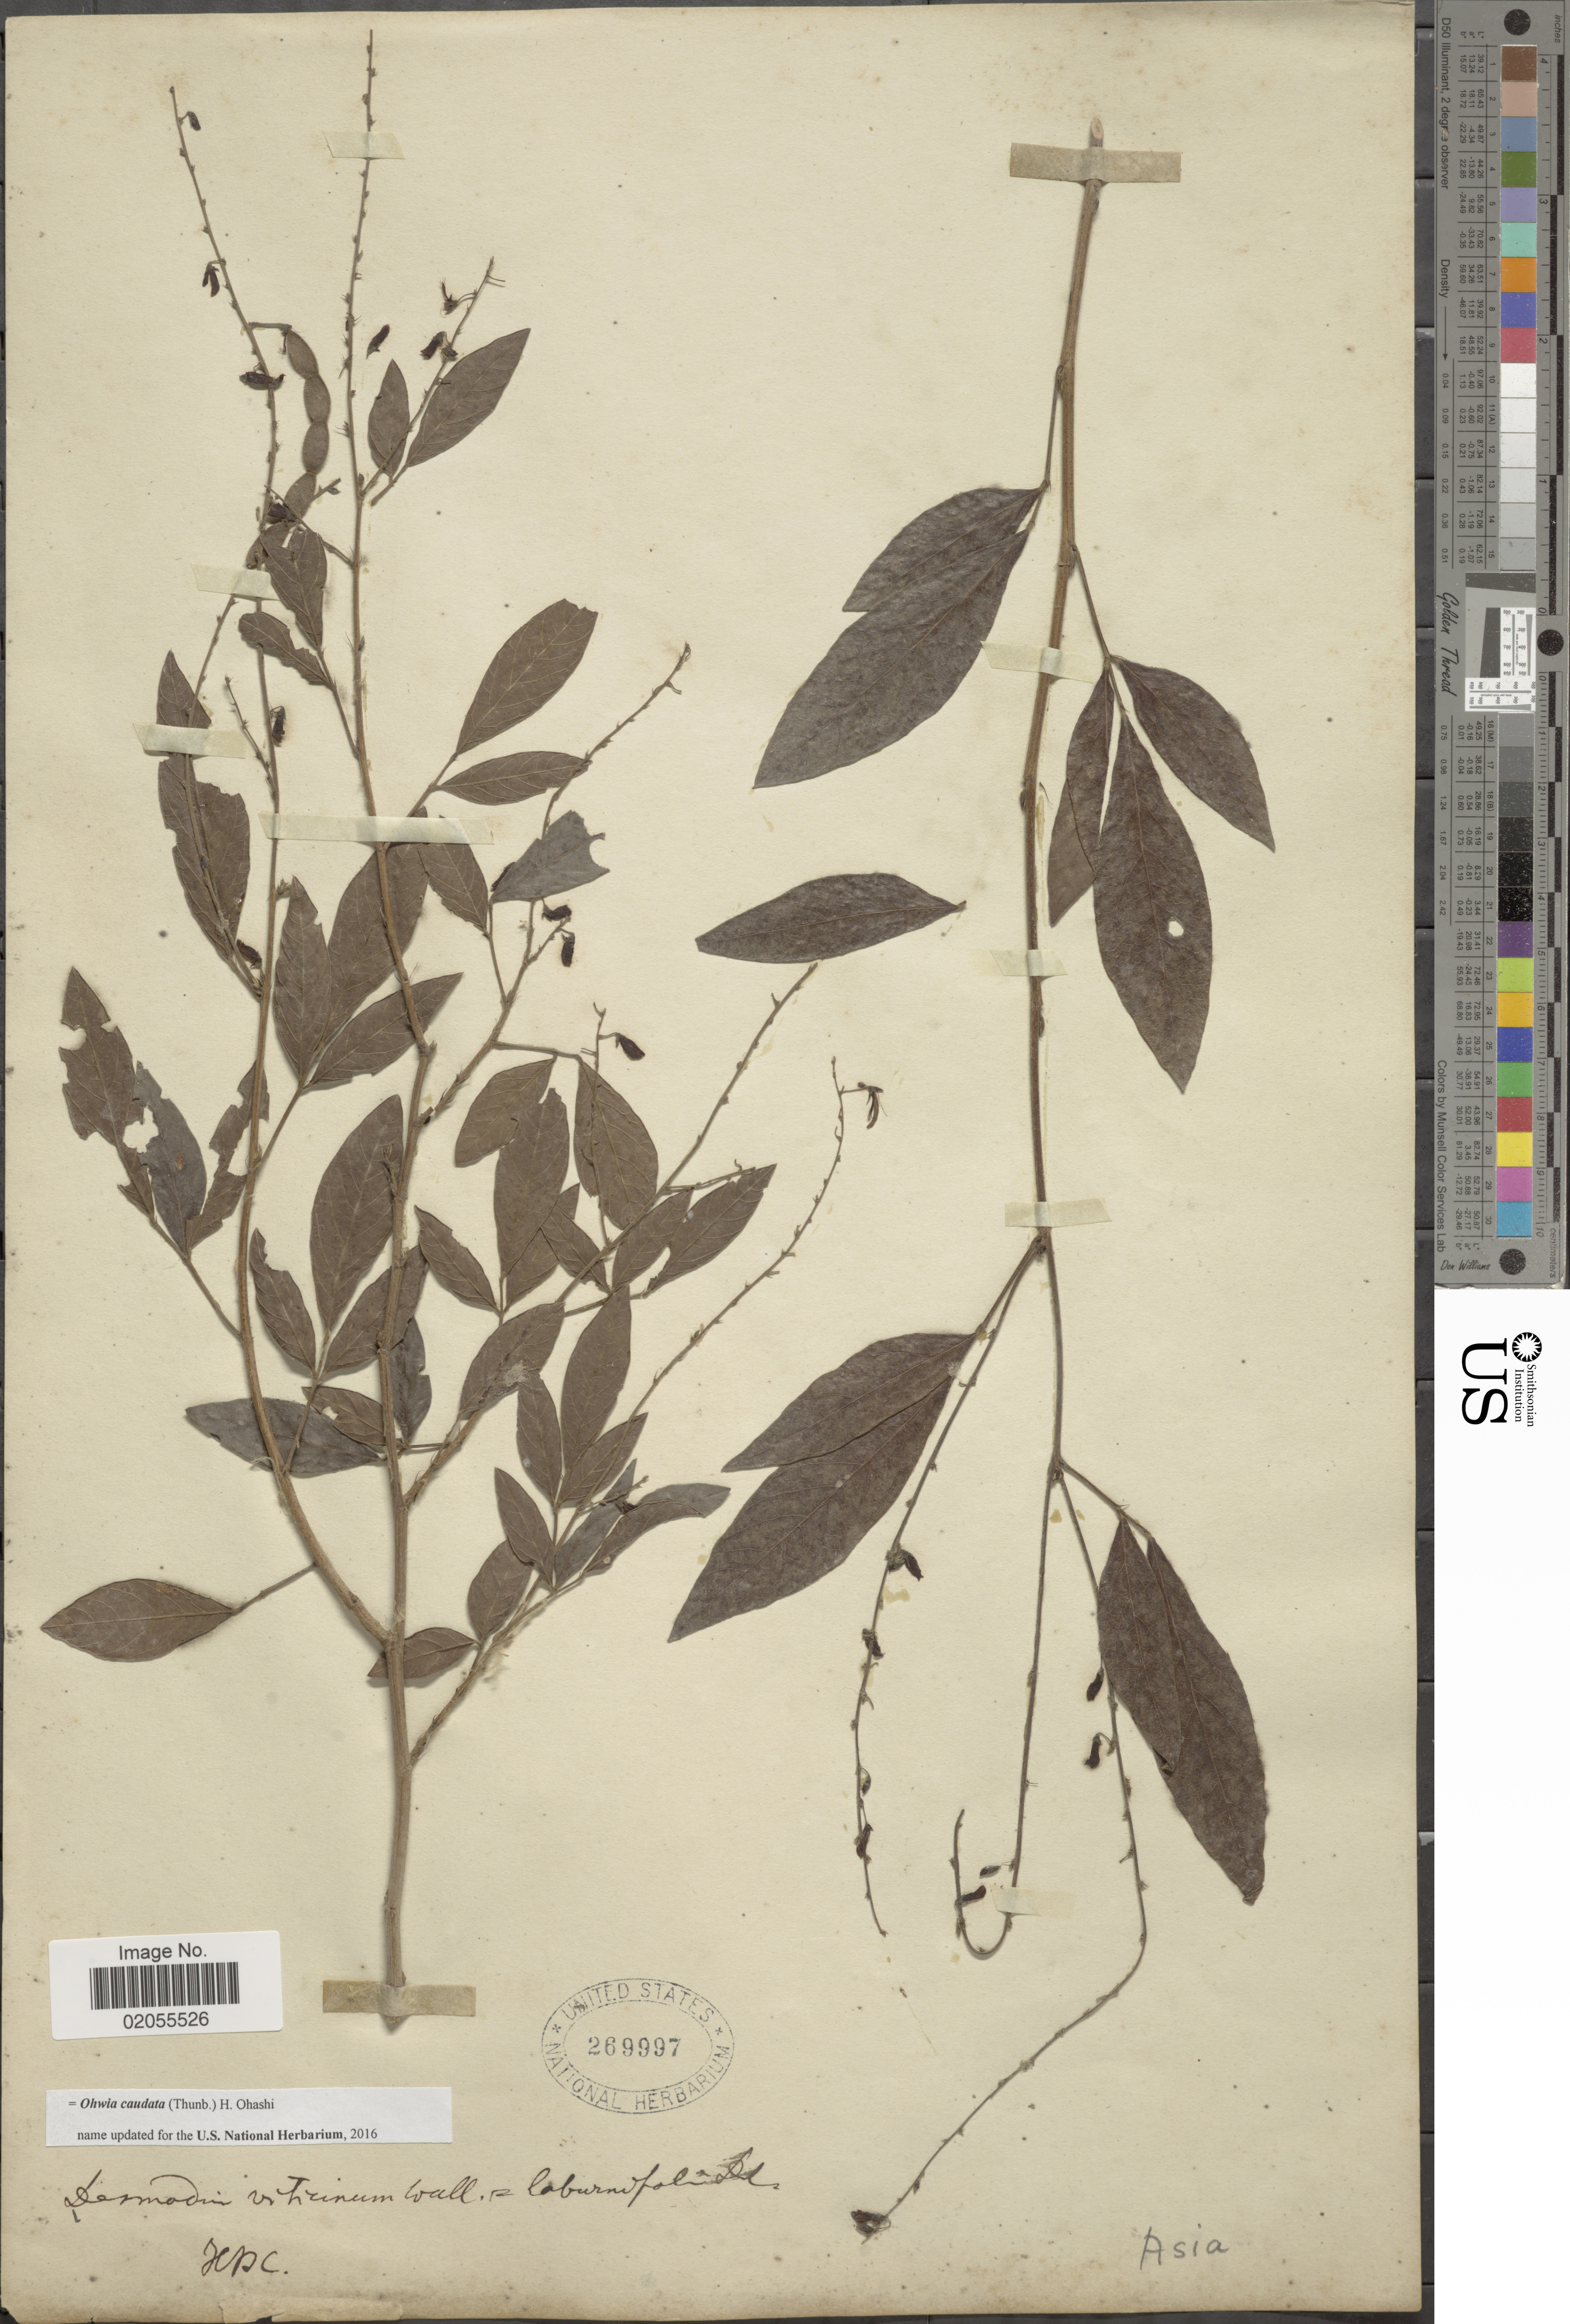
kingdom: Plantae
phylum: Tracheophyta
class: Magnoliopsida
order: Fabales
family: Fabaceae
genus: Ohwia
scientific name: Ohwia caudata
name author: (Thunb.) H. Ohashi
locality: Asia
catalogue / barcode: US 269997